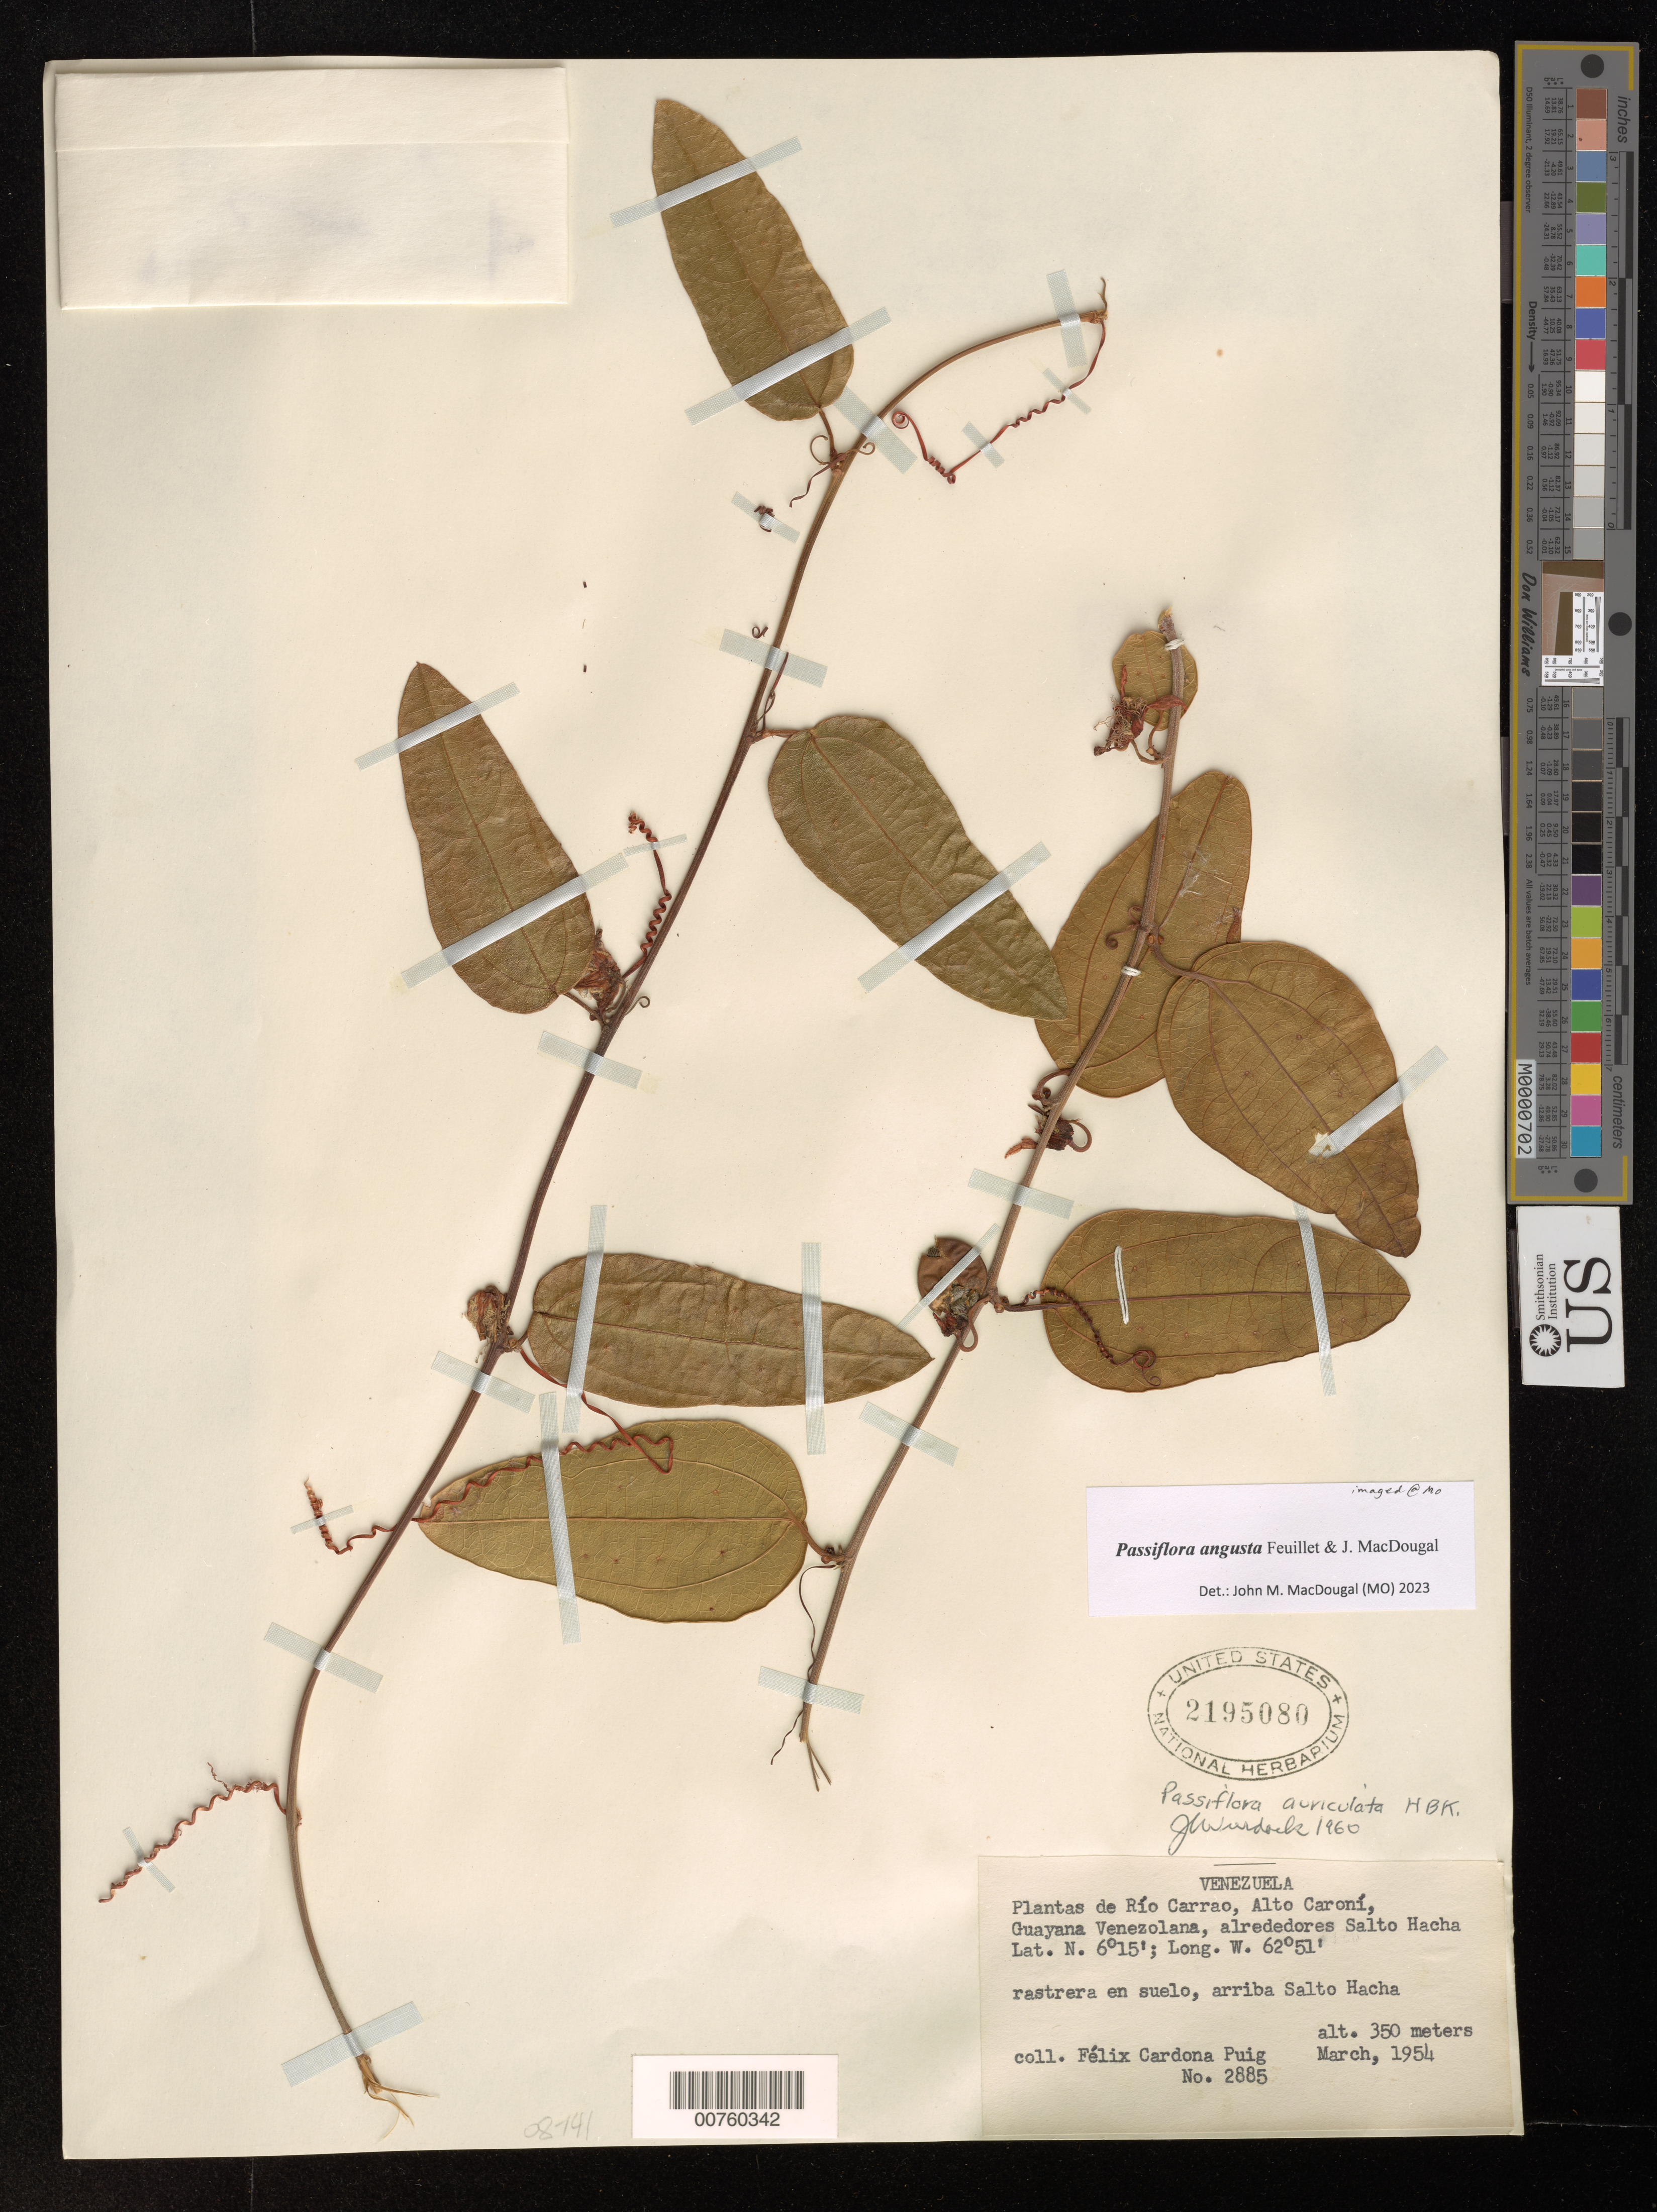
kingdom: Plantae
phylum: Tracheophyta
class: Magnoliopsida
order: Malpighiales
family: Passifloraceae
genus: Passiflora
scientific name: Passiflora angusta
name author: Feuillet & J.M. MacDougal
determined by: MacDougal, John M.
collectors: F. Cardona Puig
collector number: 2885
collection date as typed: Mar-54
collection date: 1954-03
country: Venezuela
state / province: Bolívar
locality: Alto Río Caroni, Rio Carrao, Salto Hacha, Guayana Venezolana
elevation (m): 350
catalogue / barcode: US 2195080